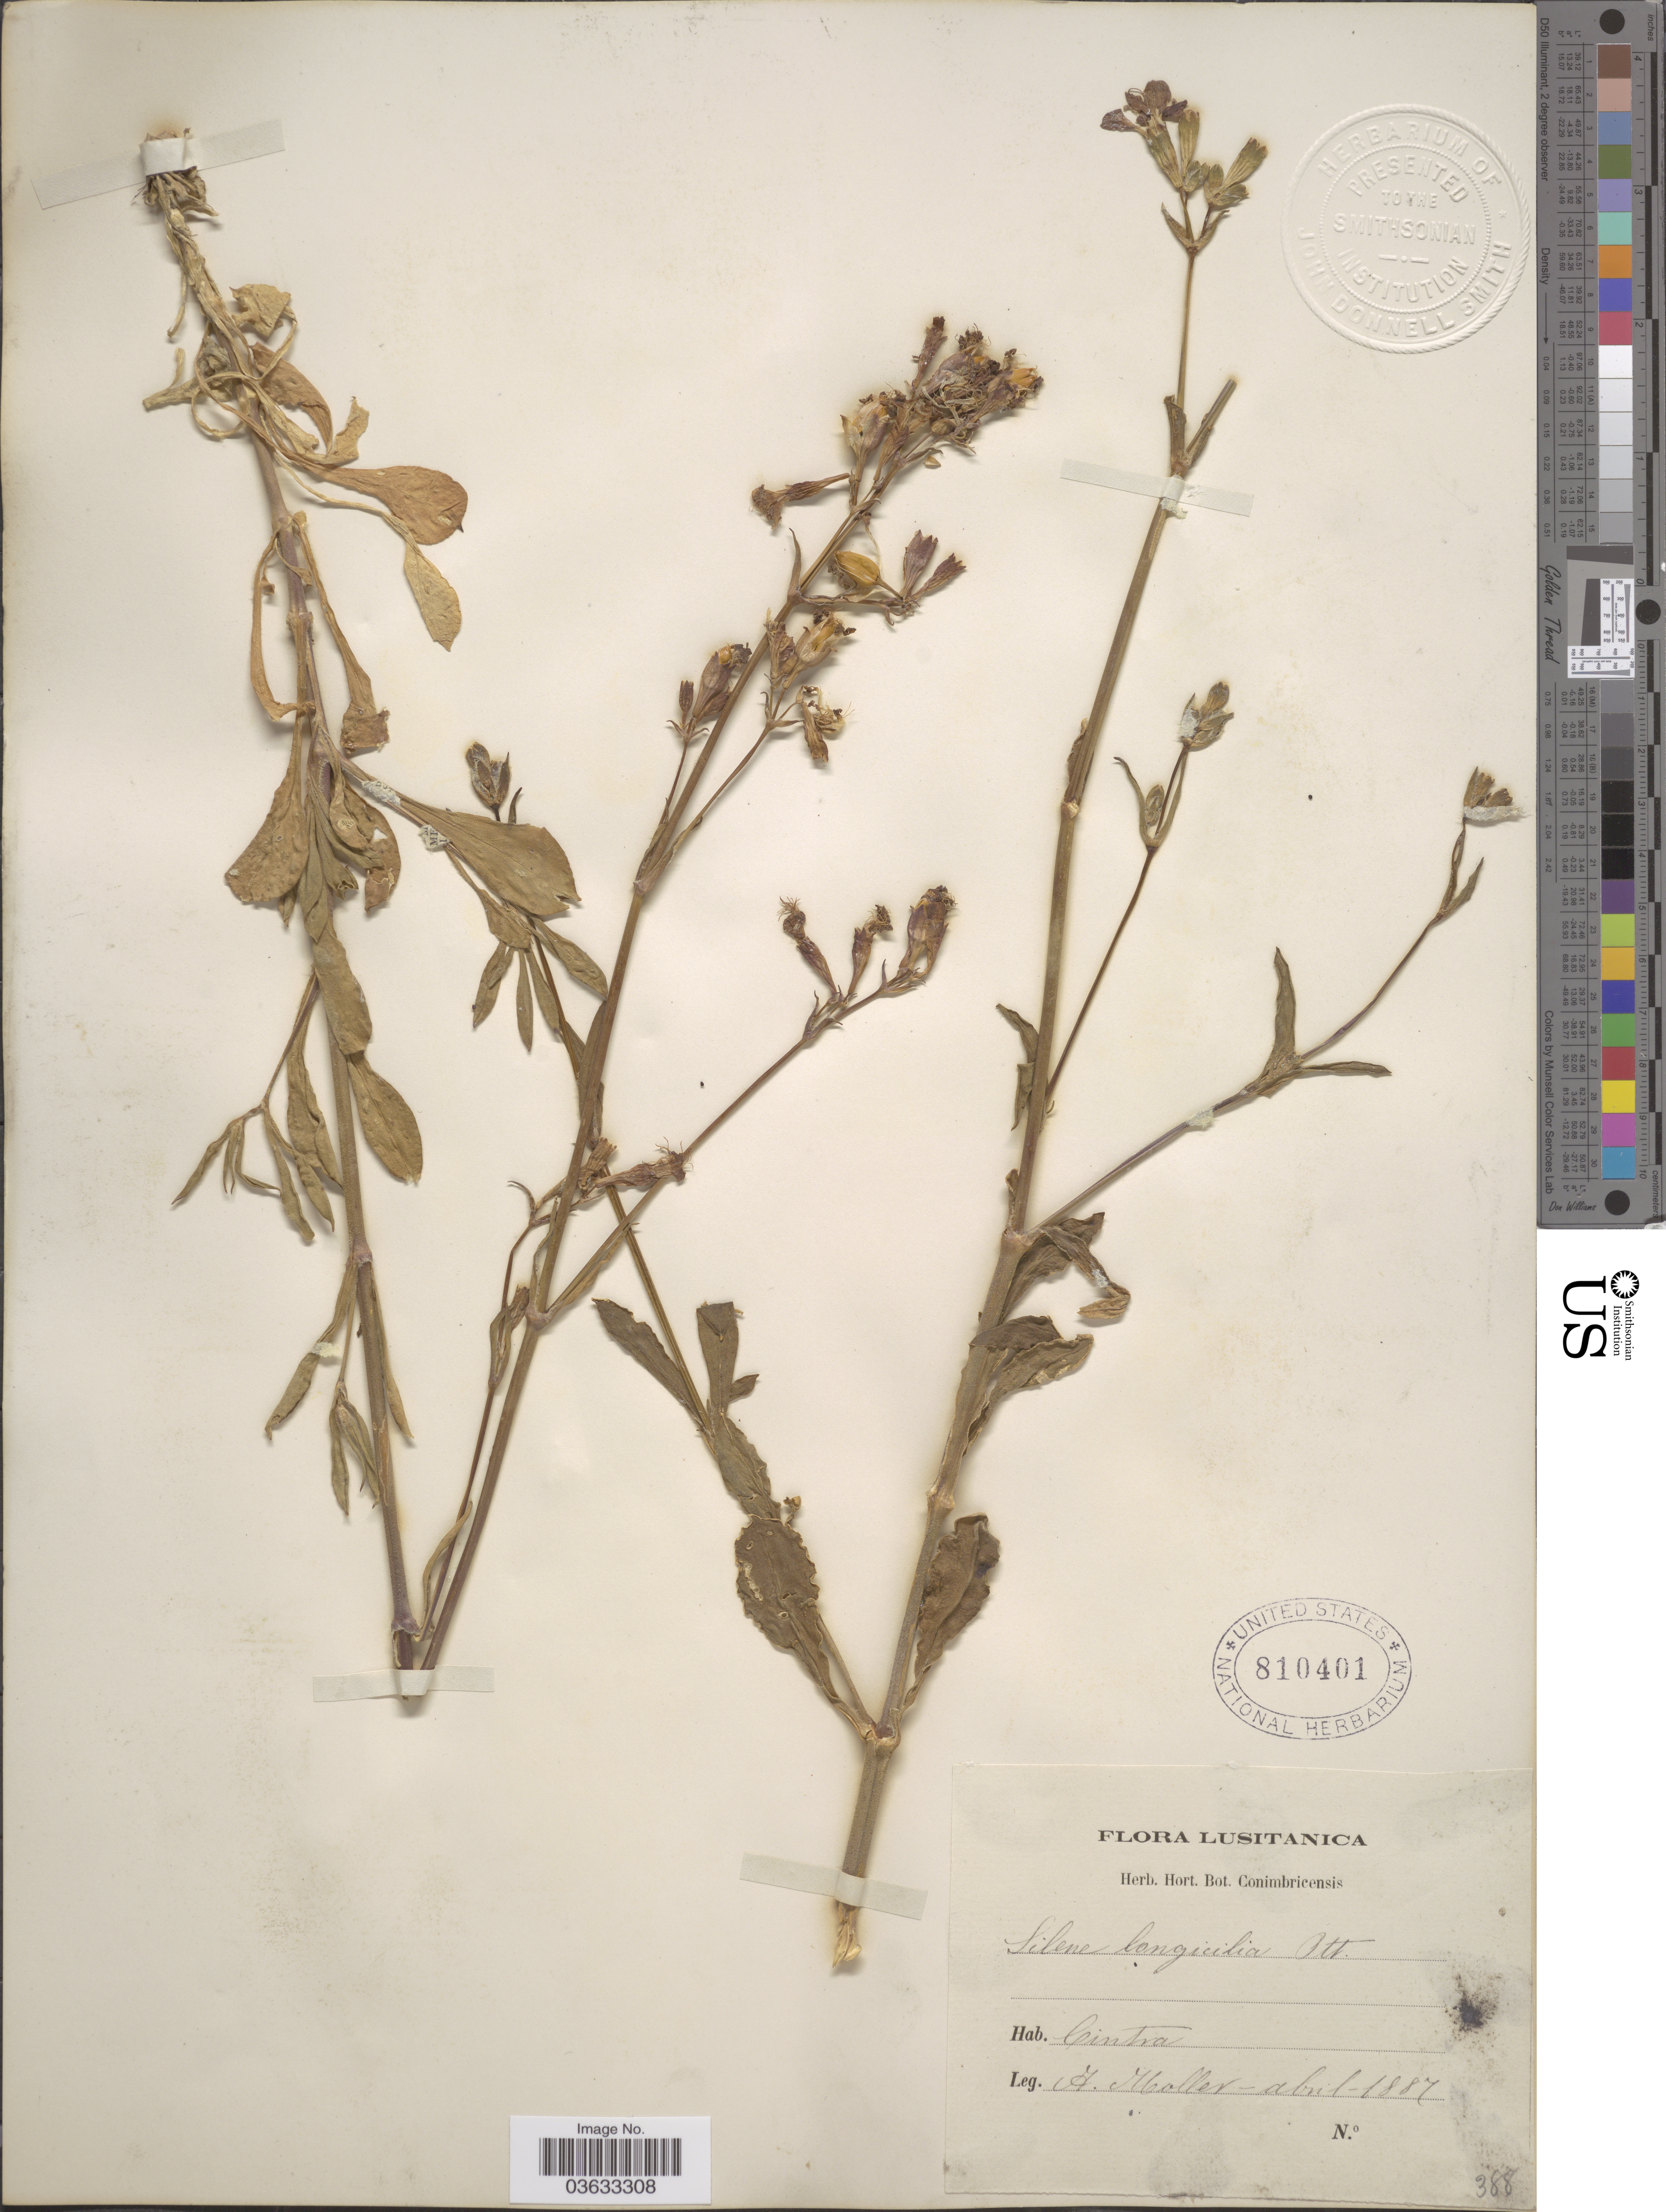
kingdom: Plantae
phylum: Tracheophyta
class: Magnoliopsida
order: Caryophyllales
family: Caryophyllaceae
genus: Silene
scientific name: Silene longicilia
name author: (Brot.) Otth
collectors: A. Moller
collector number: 388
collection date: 1887-04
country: Portugal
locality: Lusitanica. Cintra.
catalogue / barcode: US 810401